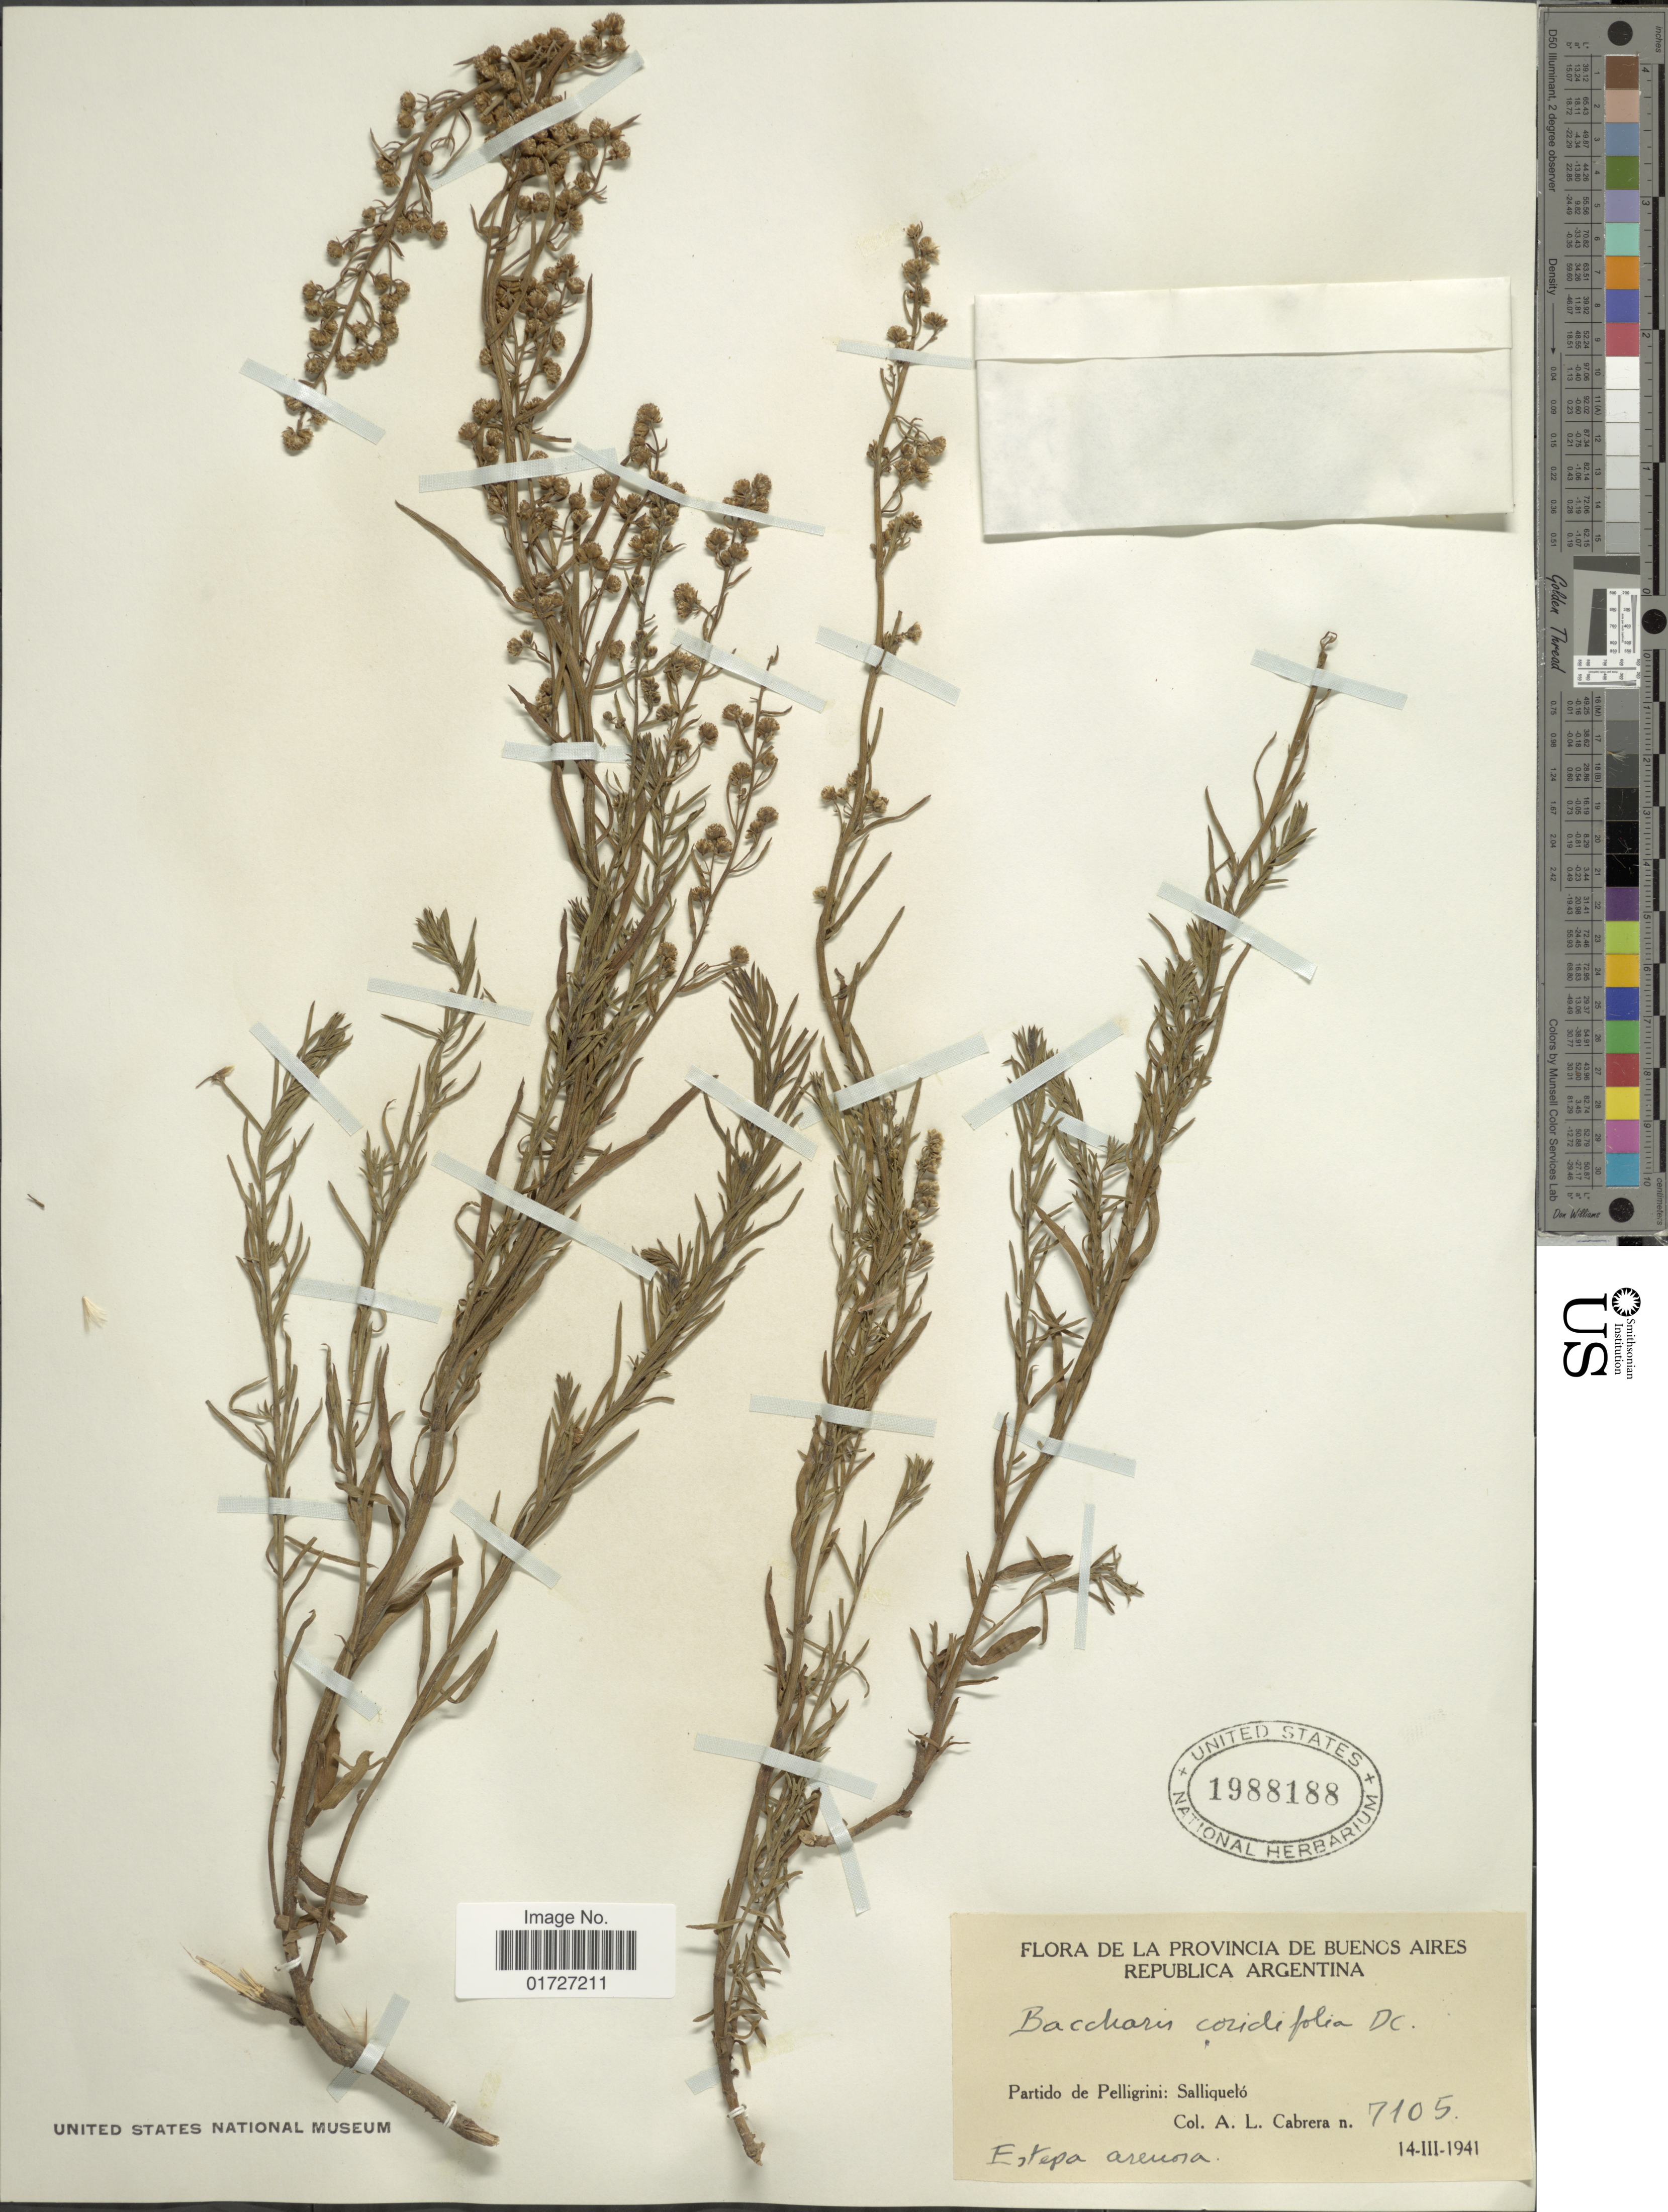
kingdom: Plantae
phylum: Tracheophyta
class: Magnoliopsida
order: Asterales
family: Asteraceae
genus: Baccharis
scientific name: Baccharis coridifolia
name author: DC.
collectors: A. L. Cabrera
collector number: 7105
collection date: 1941-03-14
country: Argentina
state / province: Buenos Aires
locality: Republica Argentina, partido de Pelligrini, Salliquelo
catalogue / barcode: US 1988188